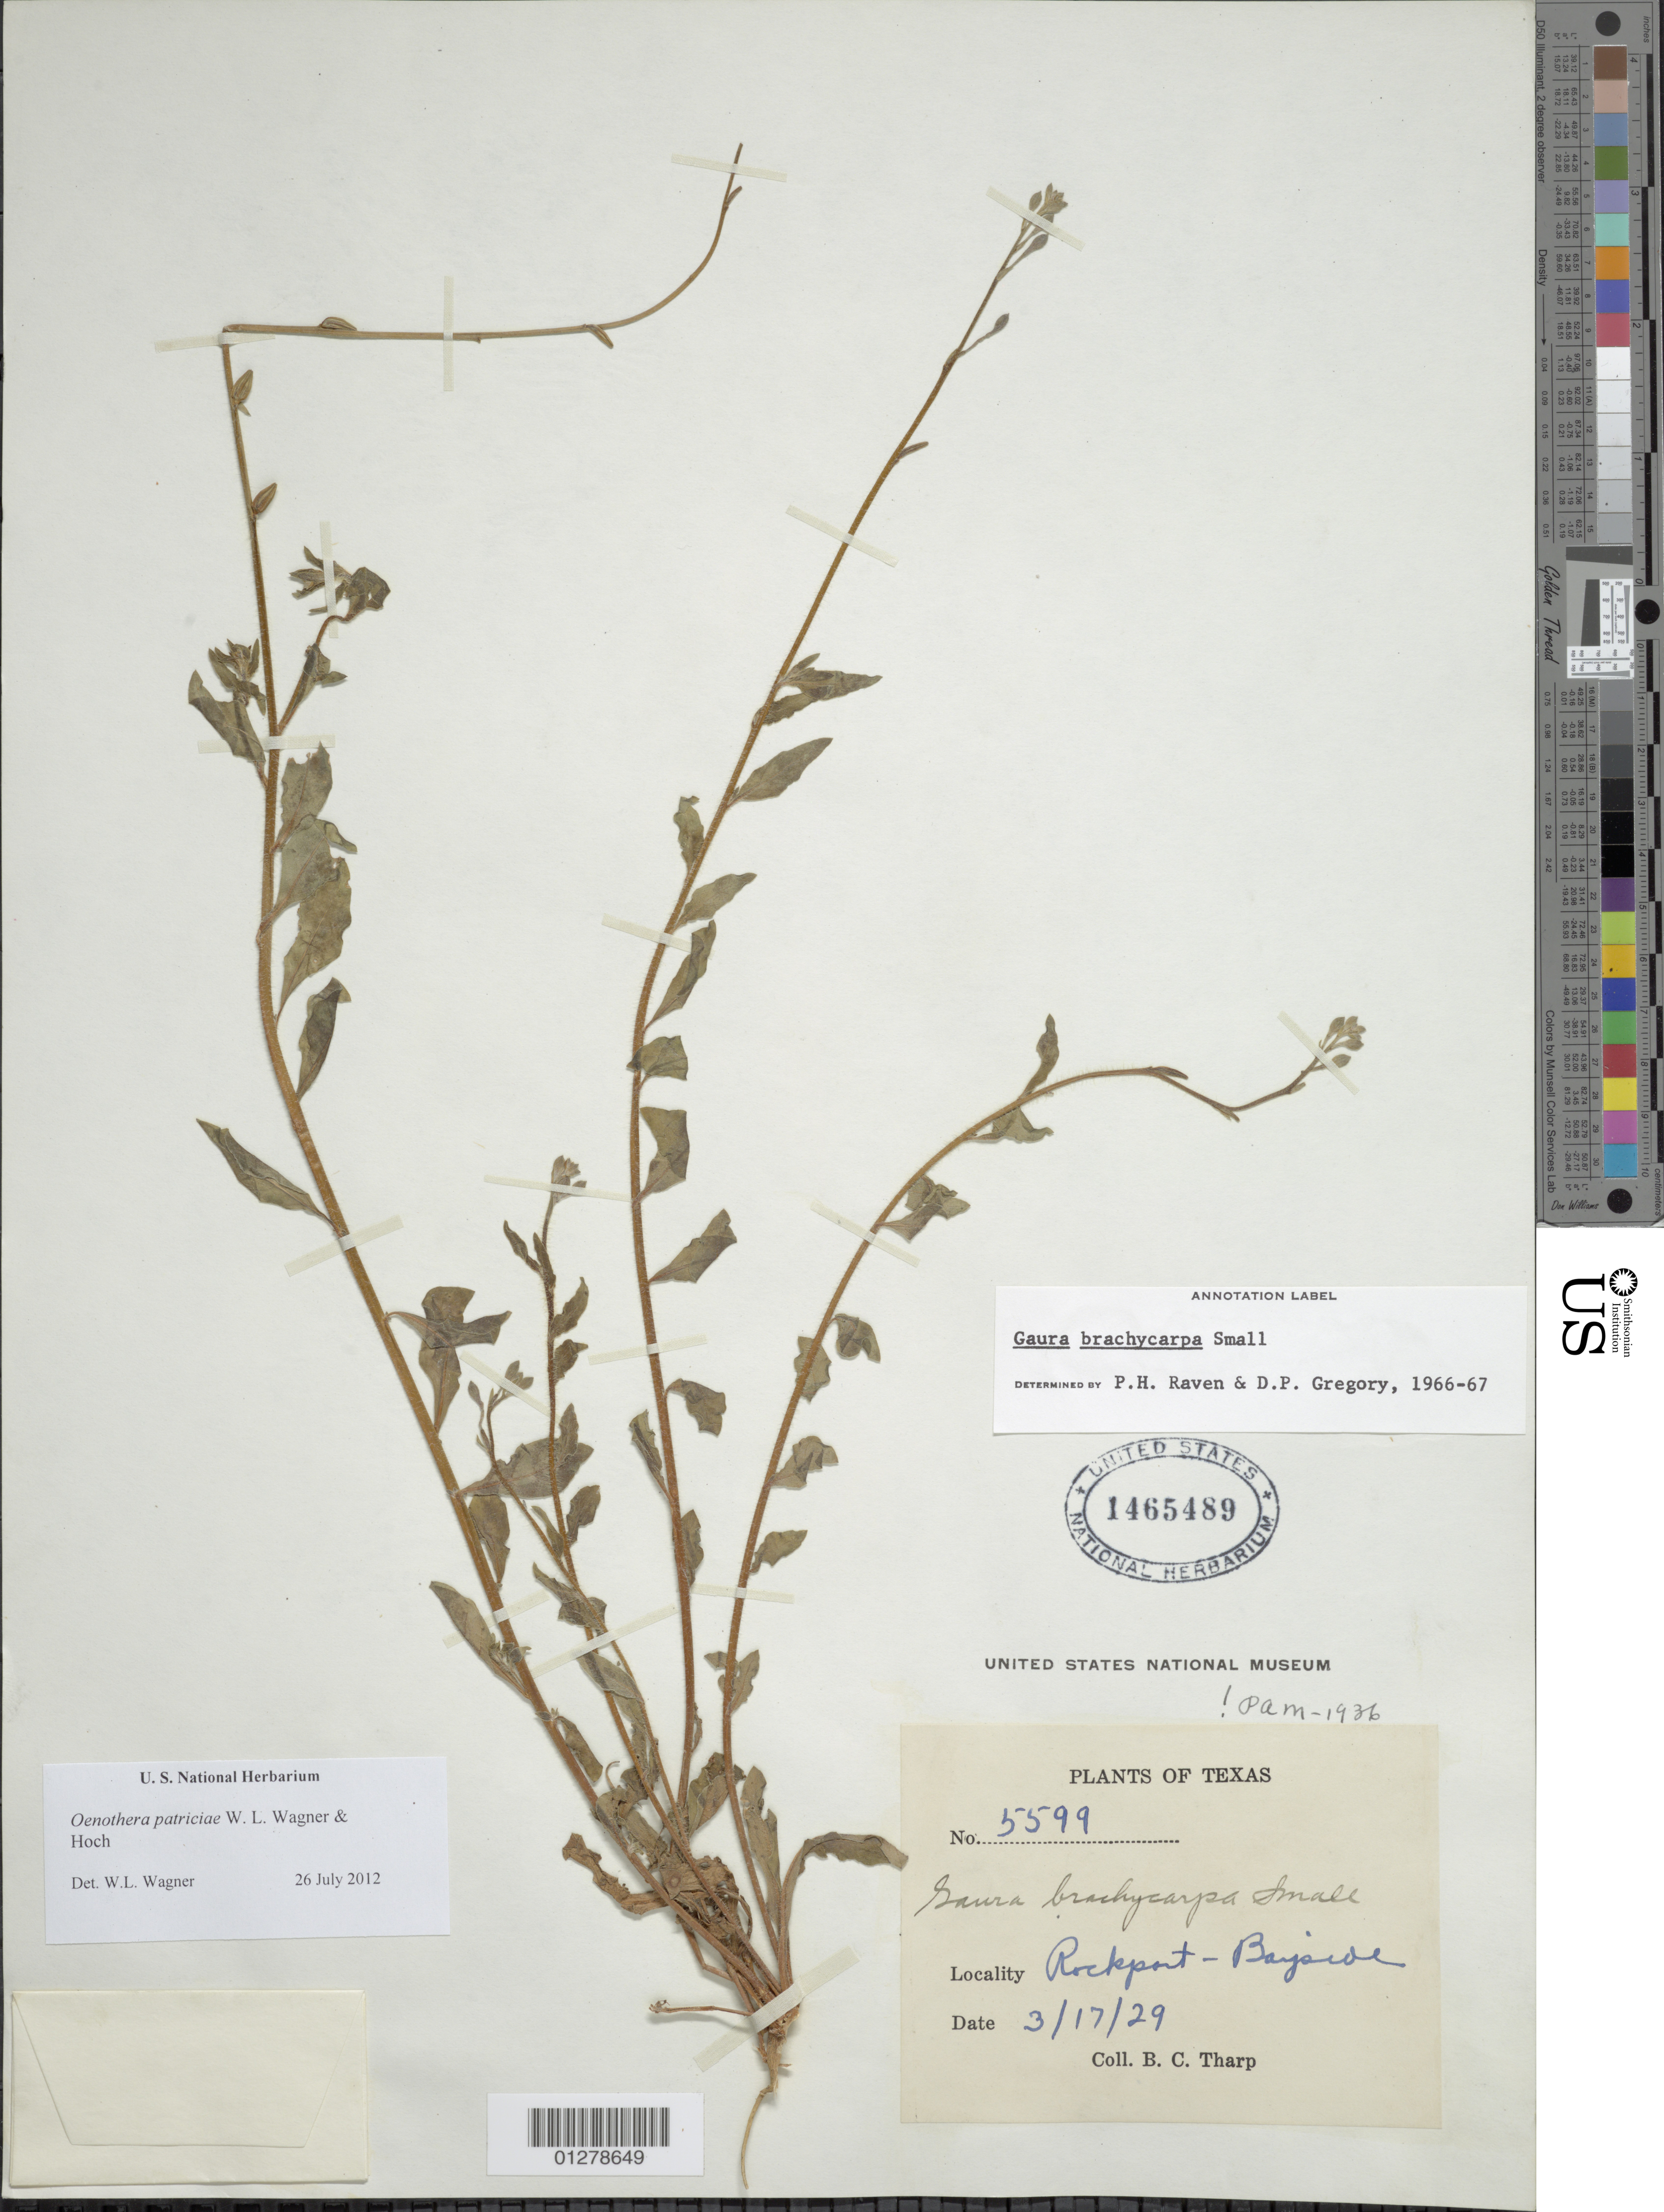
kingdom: Plantae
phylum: Tracheophyta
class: Magnoliopsida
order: Myrtales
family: Onagraceae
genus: Oenothera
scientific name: Oenothera patriciae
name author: W.L. Wagner & Hoch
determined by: Wagner, W. L., (BOT), Smithsonian Institution - National Museum of Natural History (UNITED STATES)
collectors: B. C. Tharp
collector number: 5599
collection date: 1929-03-17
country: United States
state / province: Texas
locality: Rockport, bayside.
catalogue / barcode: US 1465489